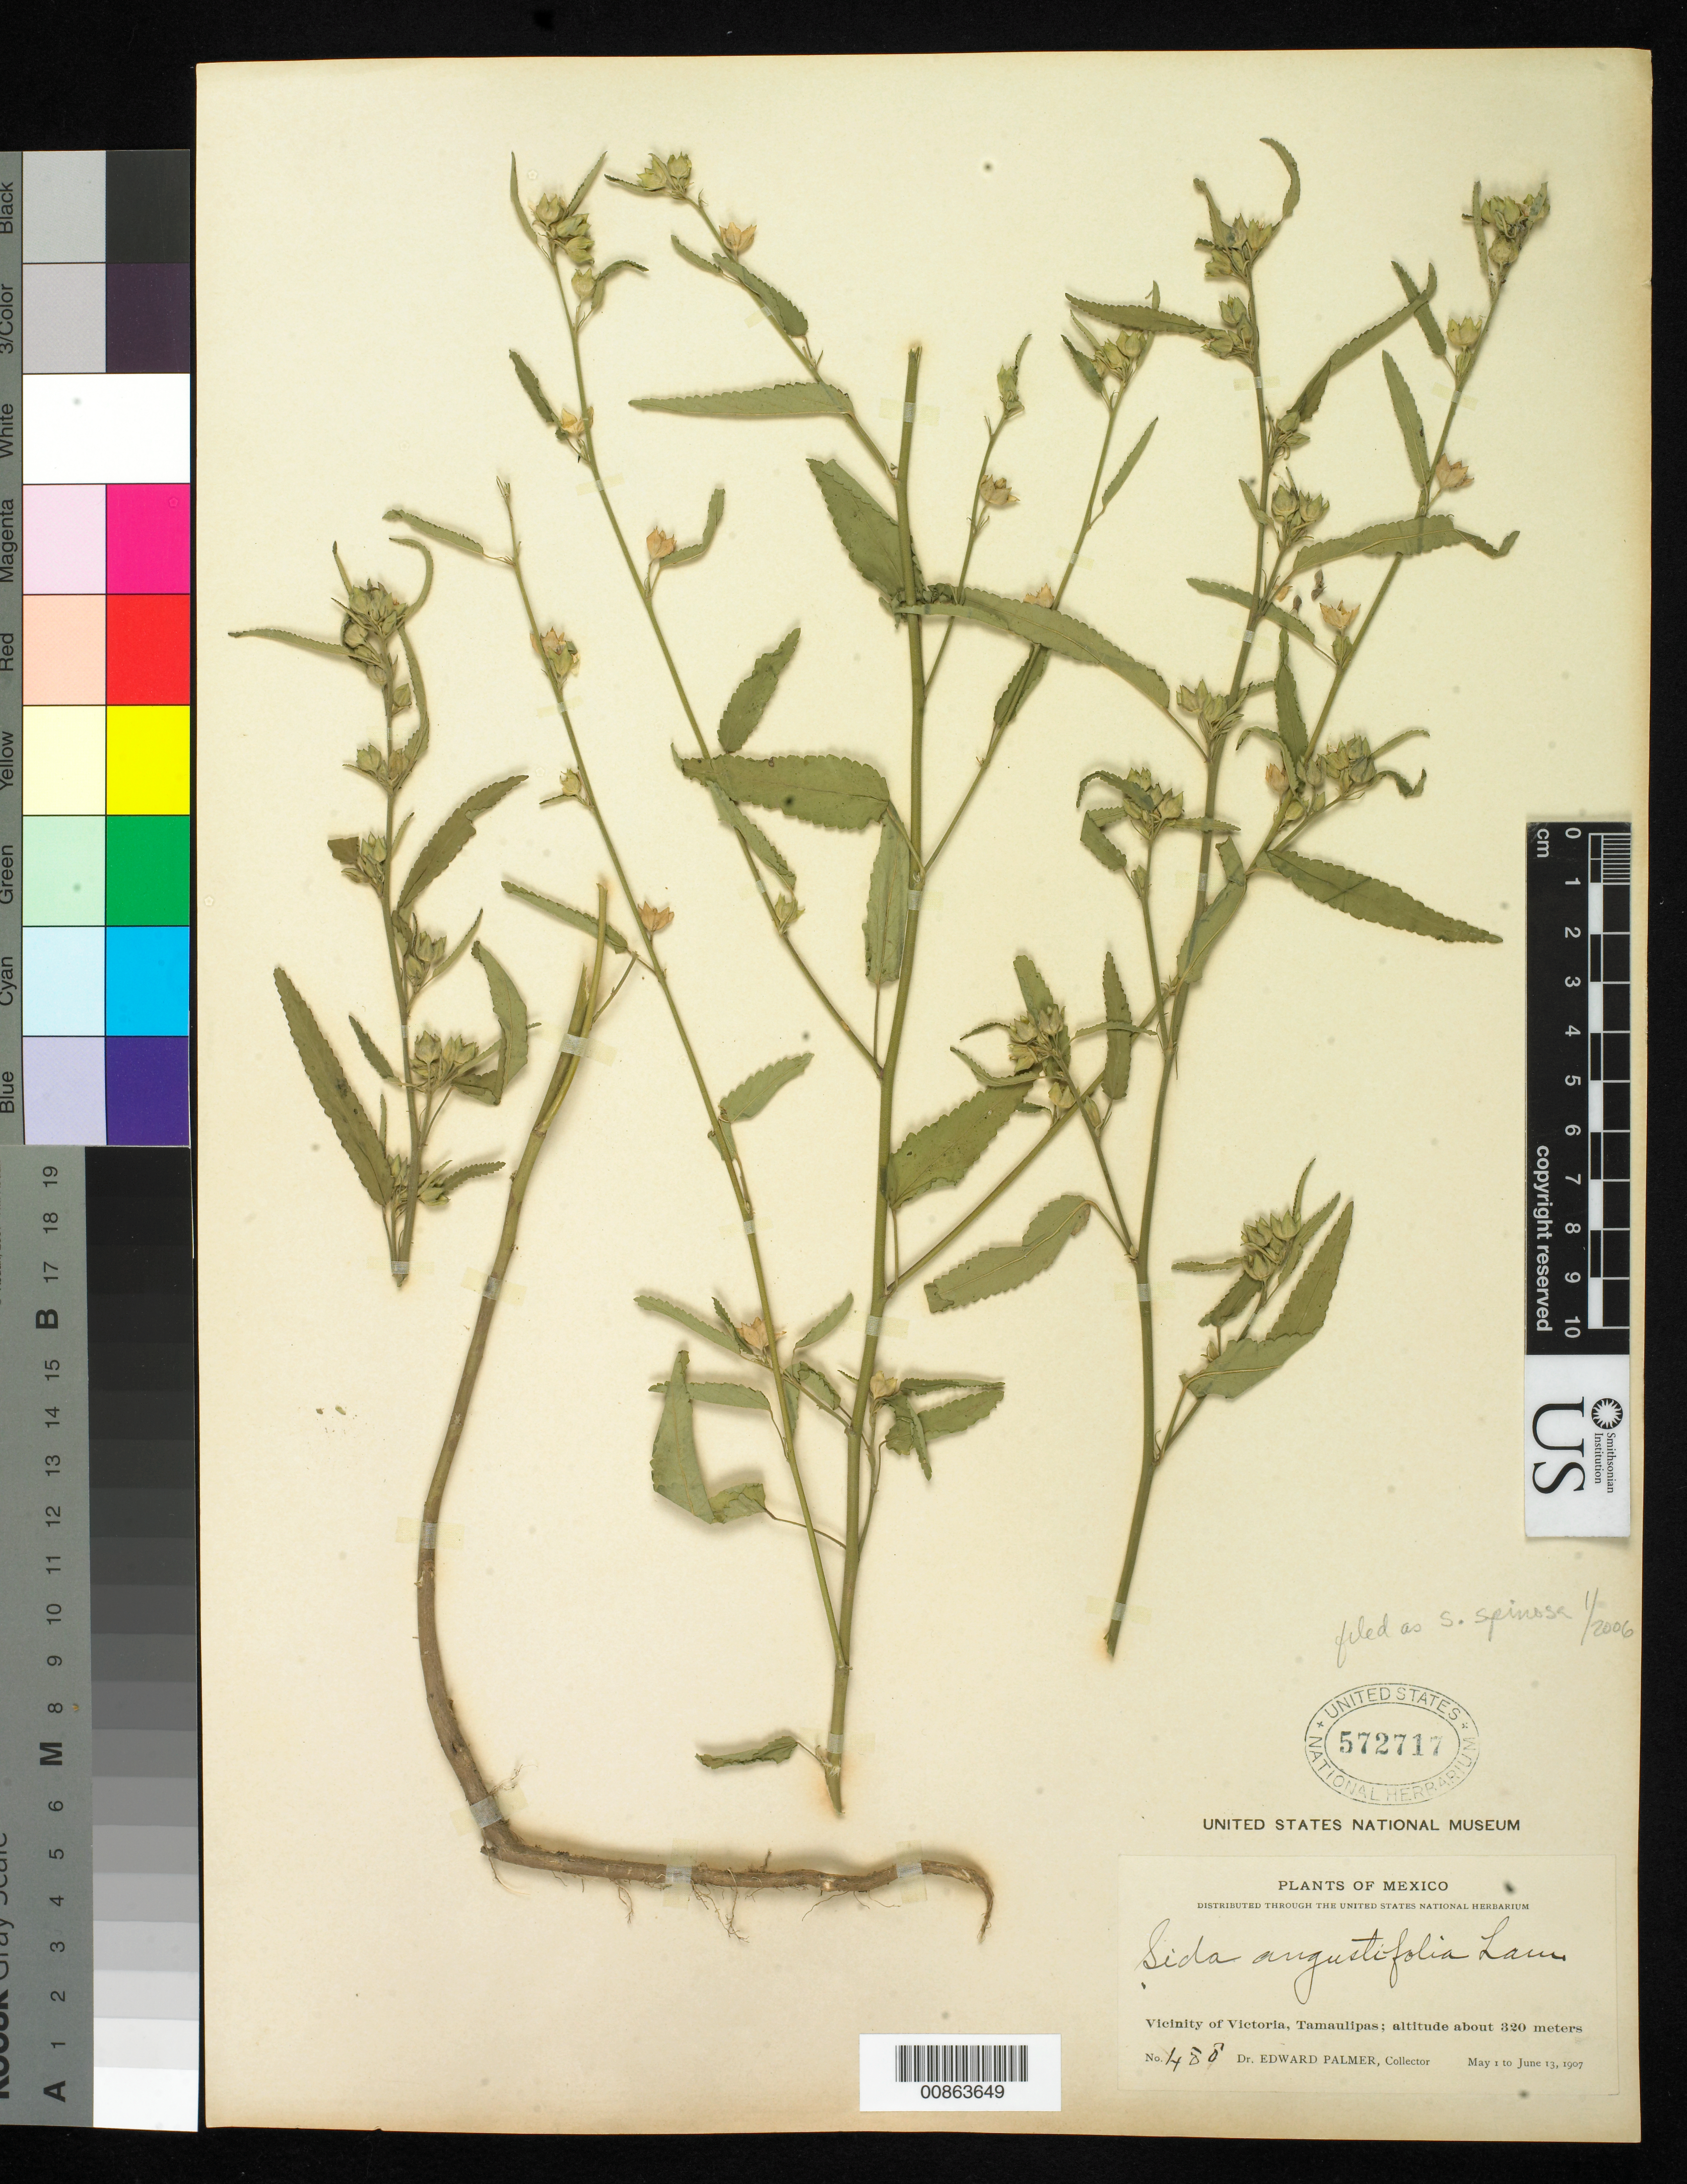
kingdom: Plantae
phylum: Tracheophyta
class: Magnoliopsida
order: Malvales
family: Malvaceae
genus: Sida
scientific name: Sida spinosa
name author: L.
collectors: E. Palmer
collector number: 488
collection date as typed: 01 May 1907 to 13 Jun 1907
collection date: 1907-05-01/1907-06-13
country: Mexico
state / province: Tamaulipas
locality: Vicinity of Victoria.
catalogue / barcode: US 572717